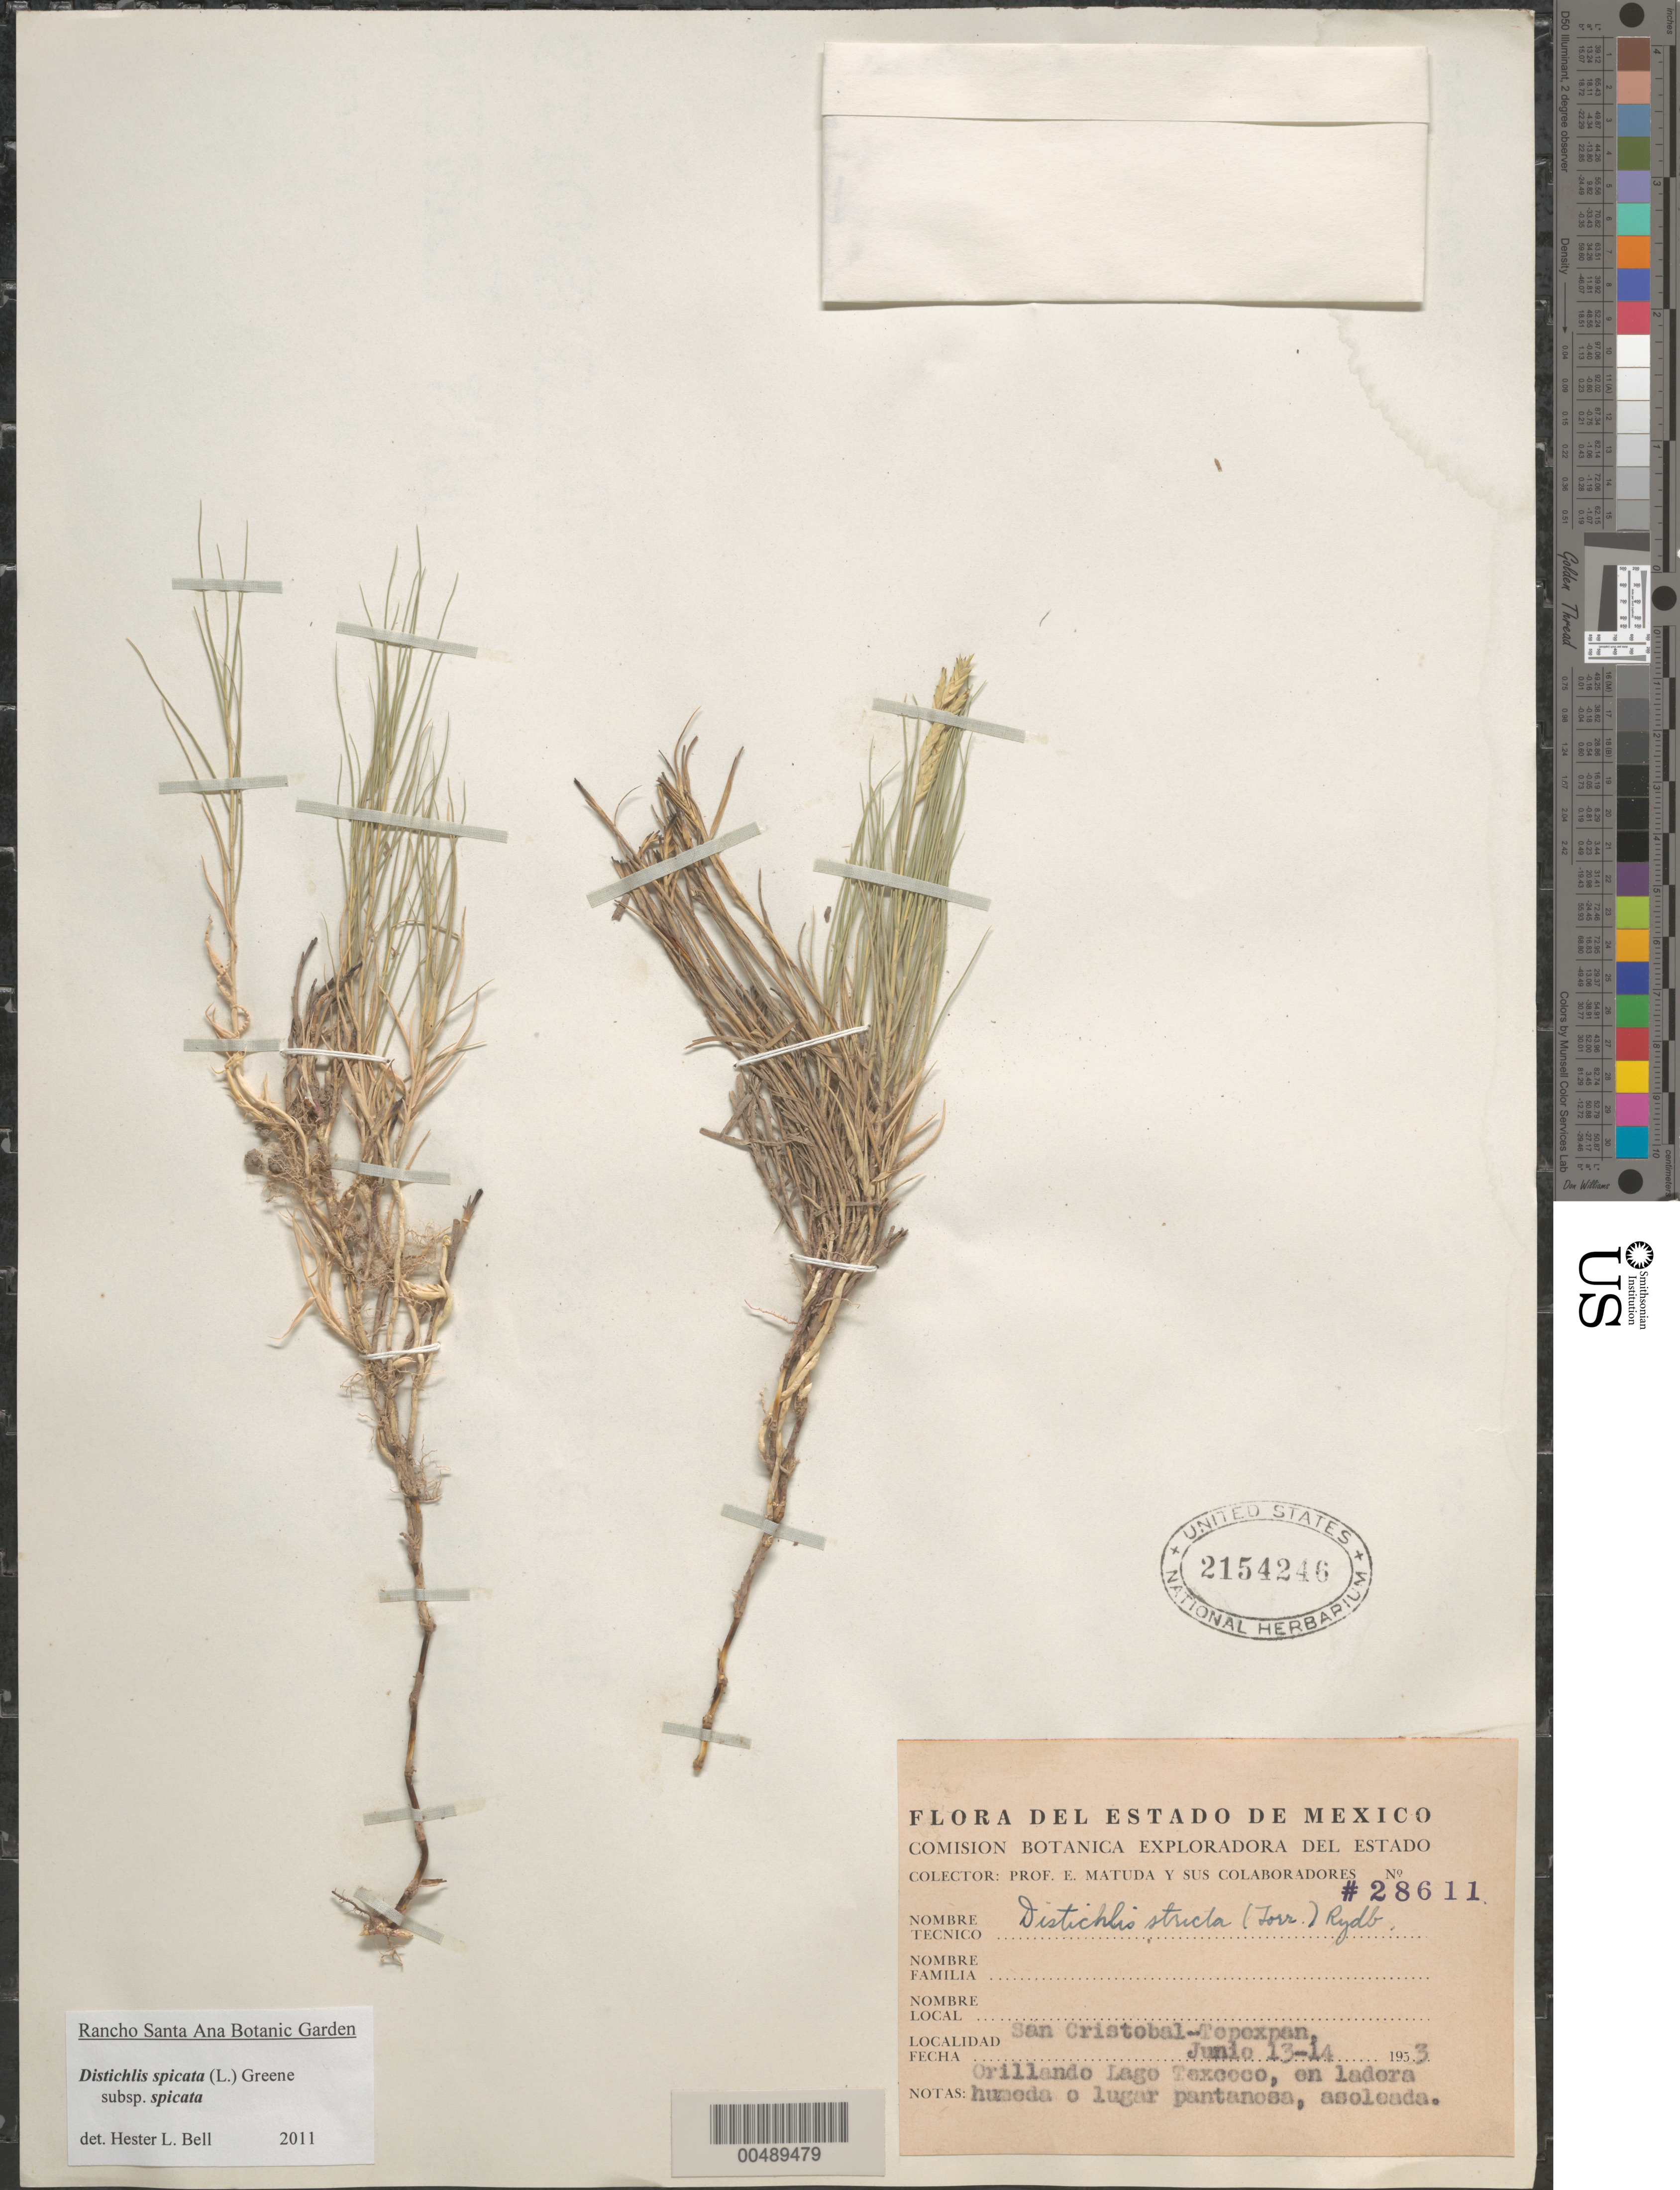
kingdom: Plantae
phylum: Tracheophyta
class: Liliopsida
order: Poales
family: Poaceae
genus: Distichlis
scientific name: Distichlis spicata subsp. spicata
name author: (L.) Greene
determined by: Bell, H. L.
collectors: E. Matuda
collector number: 28611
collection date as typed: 13 Jun 1953 to 14 Jun 1953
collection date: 1953-06-13/1953-06-14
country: Mexico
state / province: México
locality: San Cristobal - Tepexpan, Orillando lago Texcoco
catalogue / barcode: US 2154246